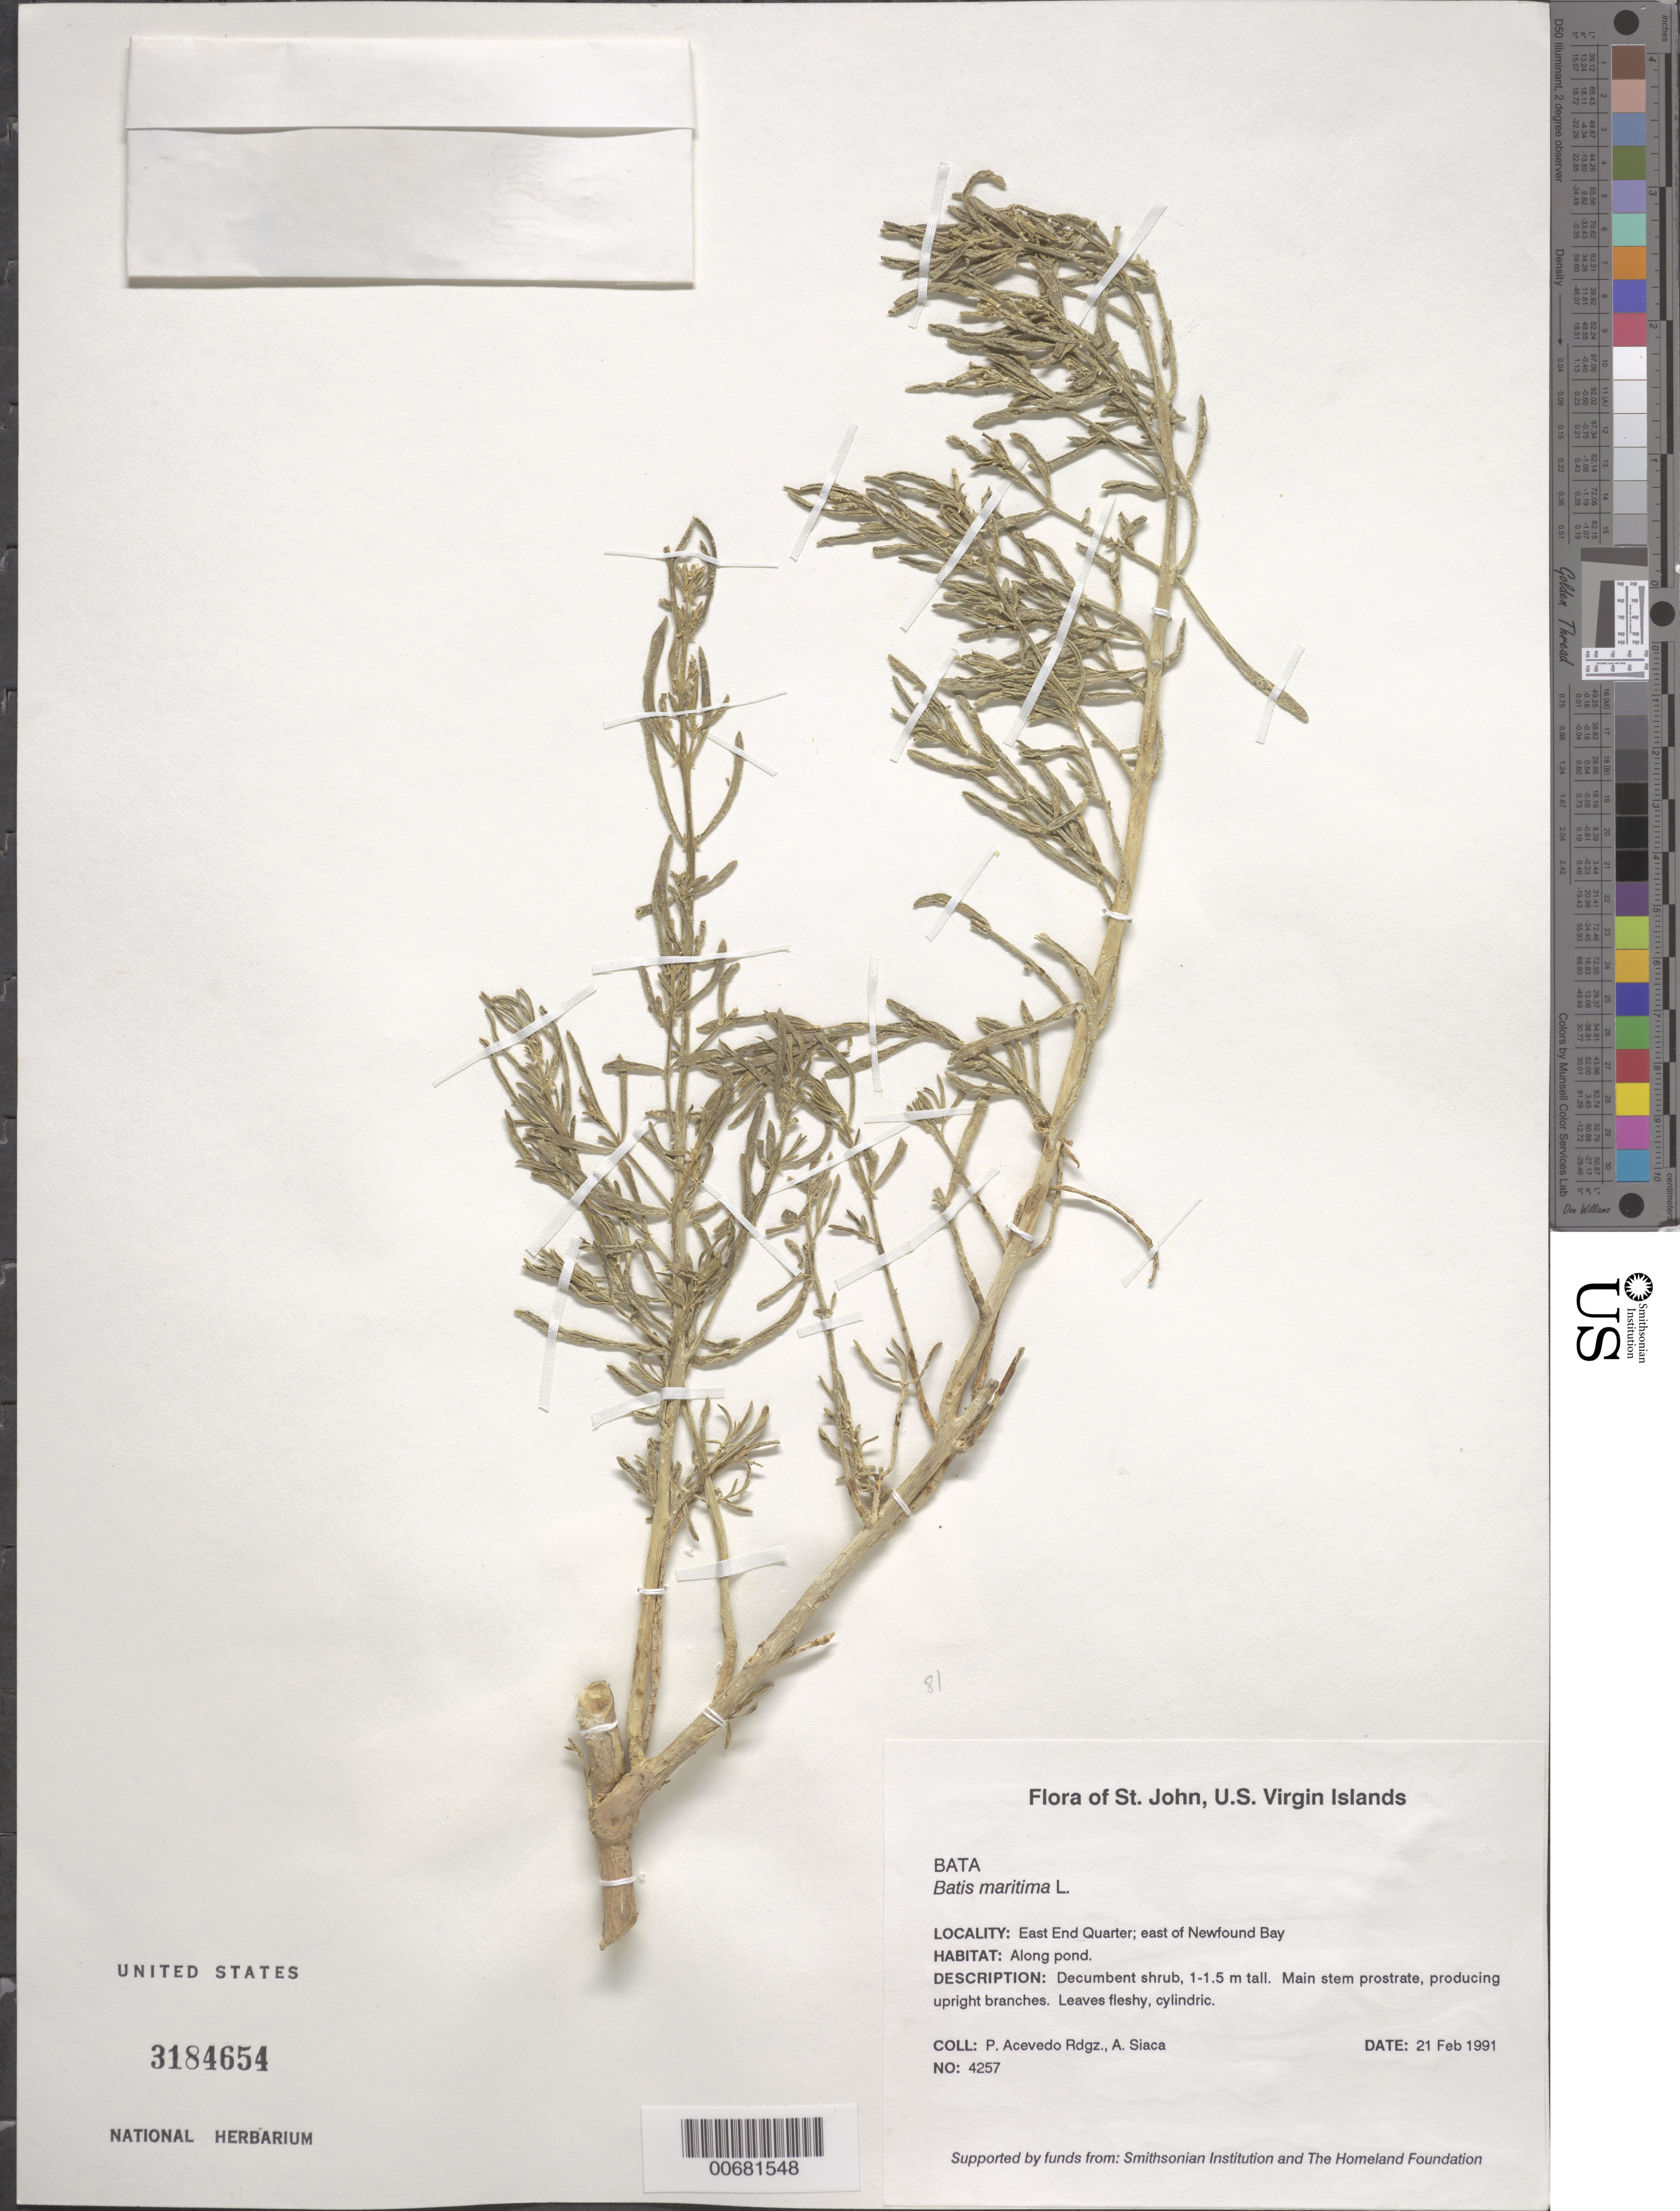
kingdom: Plantae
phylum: Tracheophyta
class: Magnoliopsida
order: Brassicales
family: Bataceae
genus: Batis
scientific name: Batis maritima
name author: L.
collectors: P. Acevedo-Rodr. & A. Siaca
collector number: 4257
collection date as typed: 21 Feb 1991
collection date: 1991-02-21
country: U.S. Virgin Islands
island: St. John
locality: East End Quarter; east of Newfound Bay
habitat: Along pond.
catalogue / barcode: US 3184654